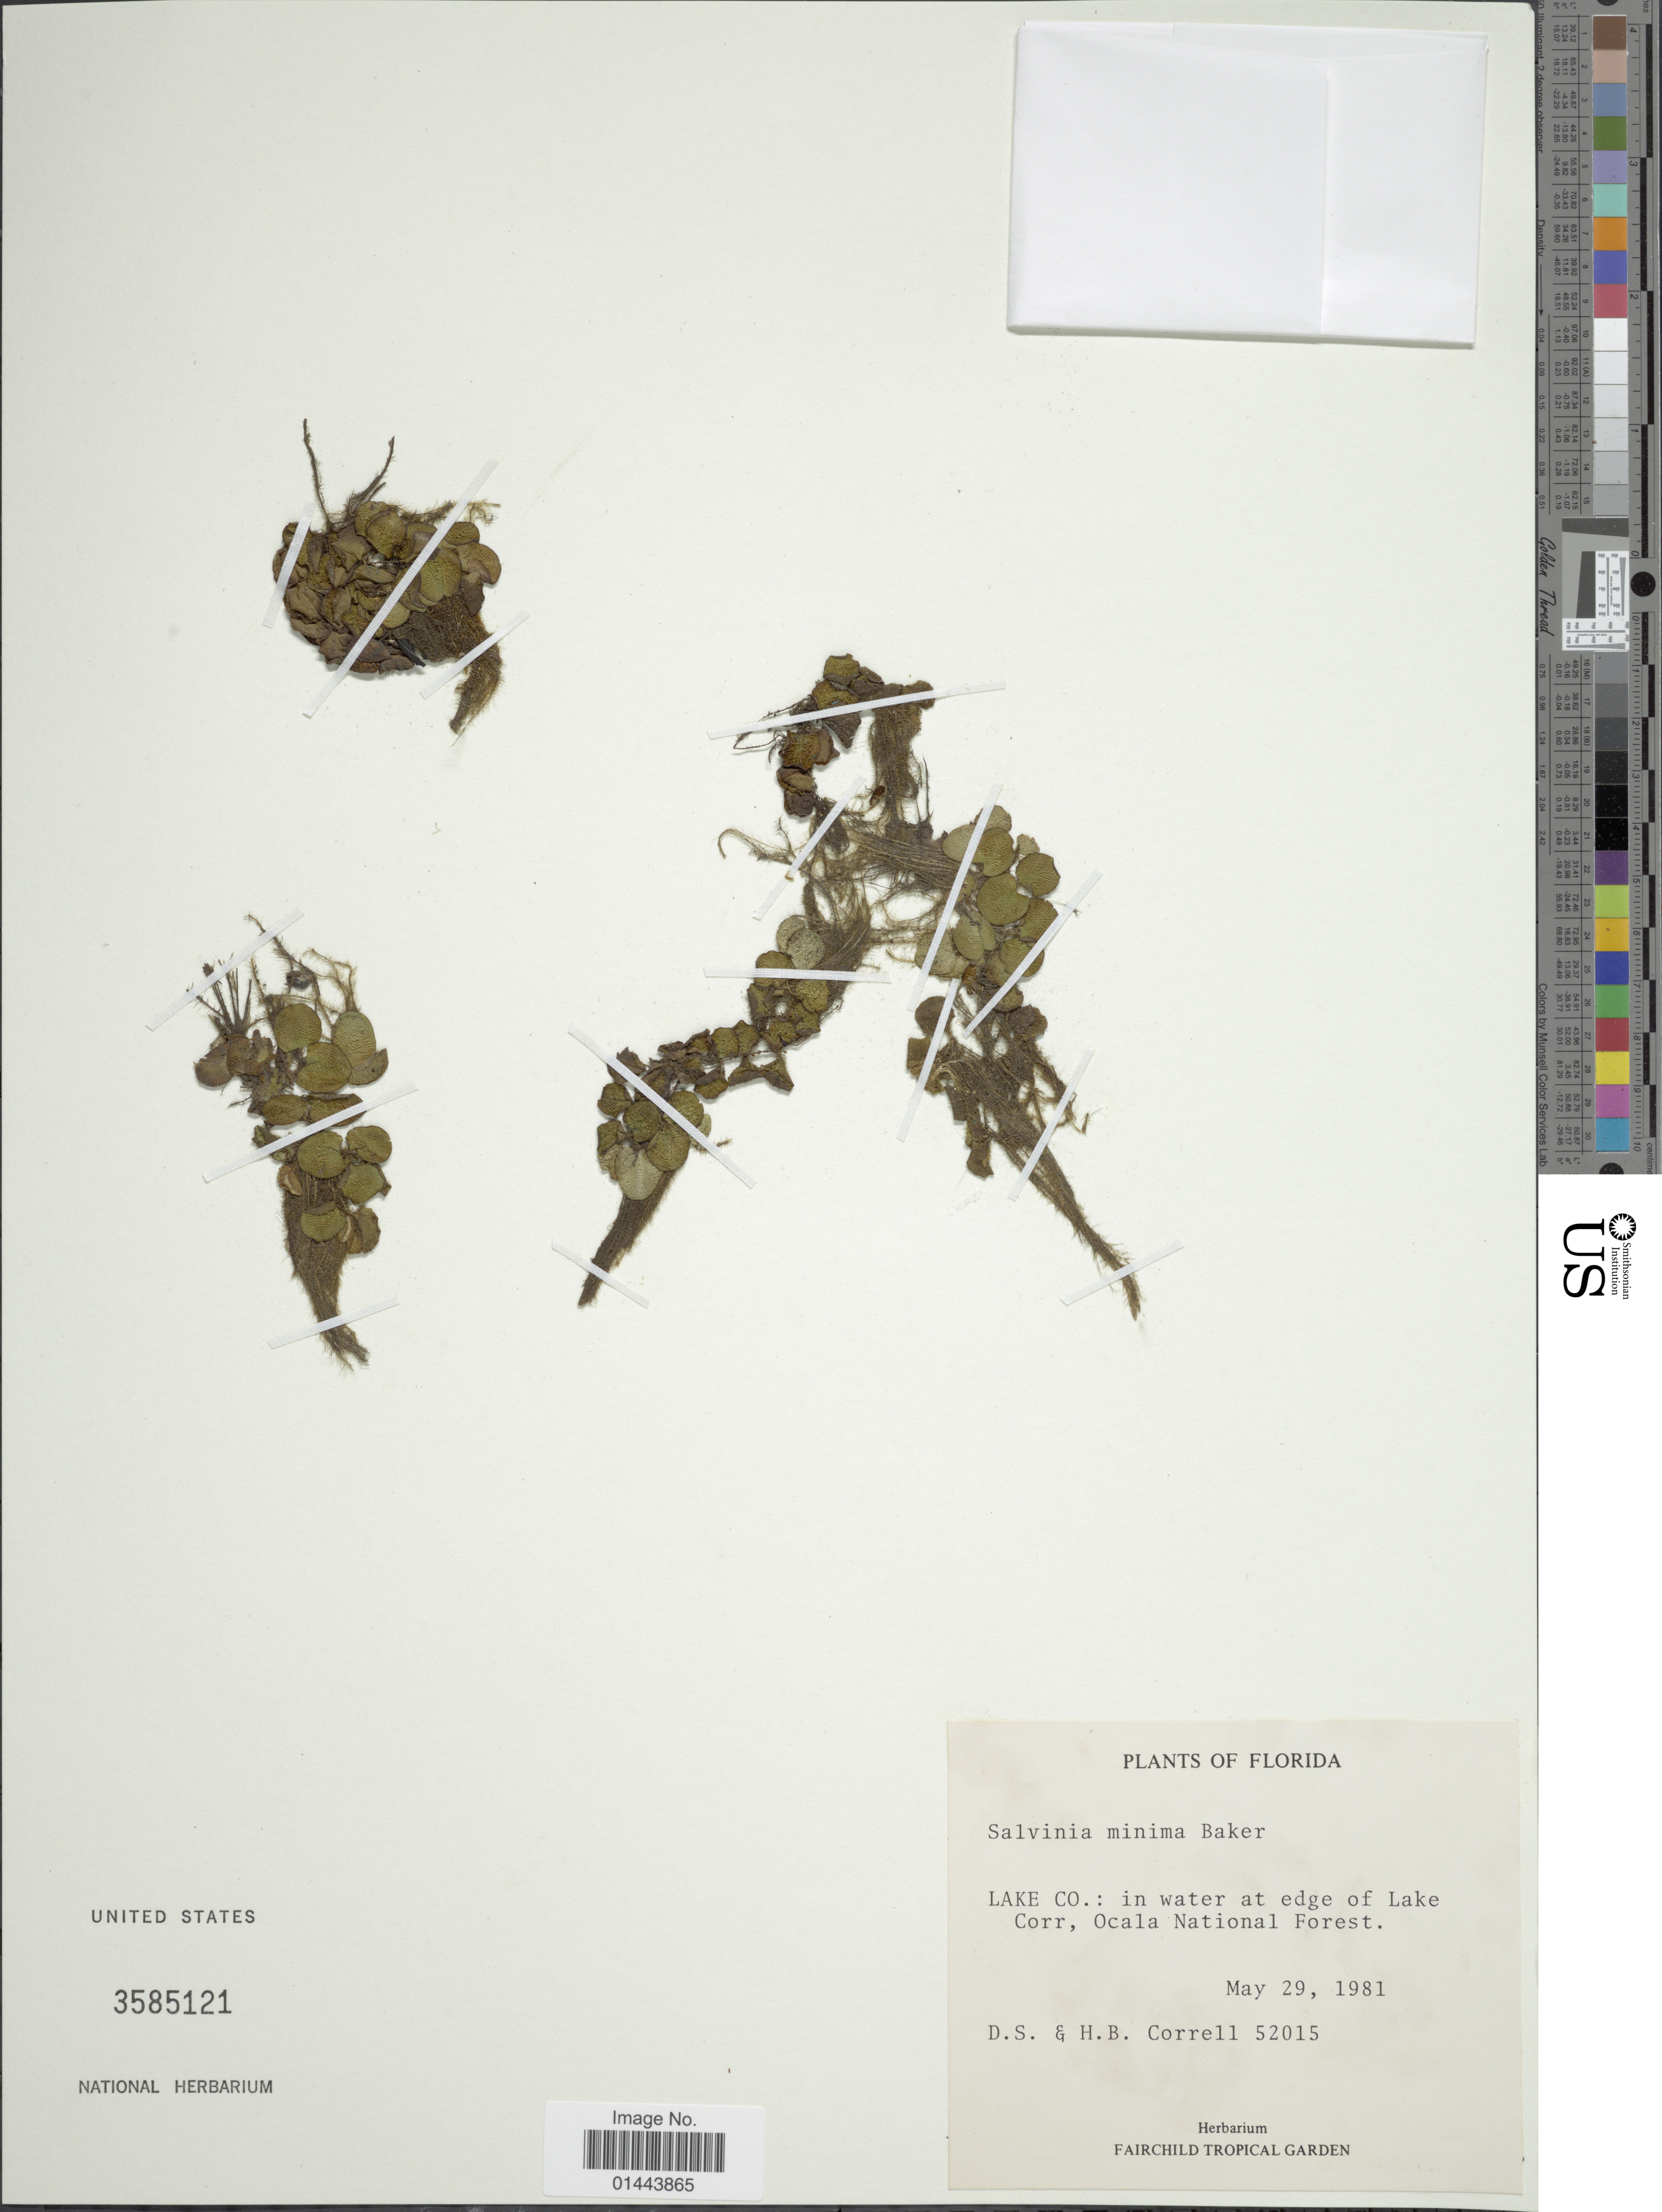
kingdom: Plantae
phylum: Tracheophyta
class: Polypodiopsida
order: Salviniales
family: Salviniaceae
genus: Salvinia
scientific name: Salvinia minima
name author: Baker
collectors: D. S. Correll & H. Correll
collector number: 52015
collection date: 1981-05-29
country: United States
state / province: Florida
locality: Lake Co.: in water at edge of Lake Corr, Ocala National Forrest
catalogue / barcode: US 3585121